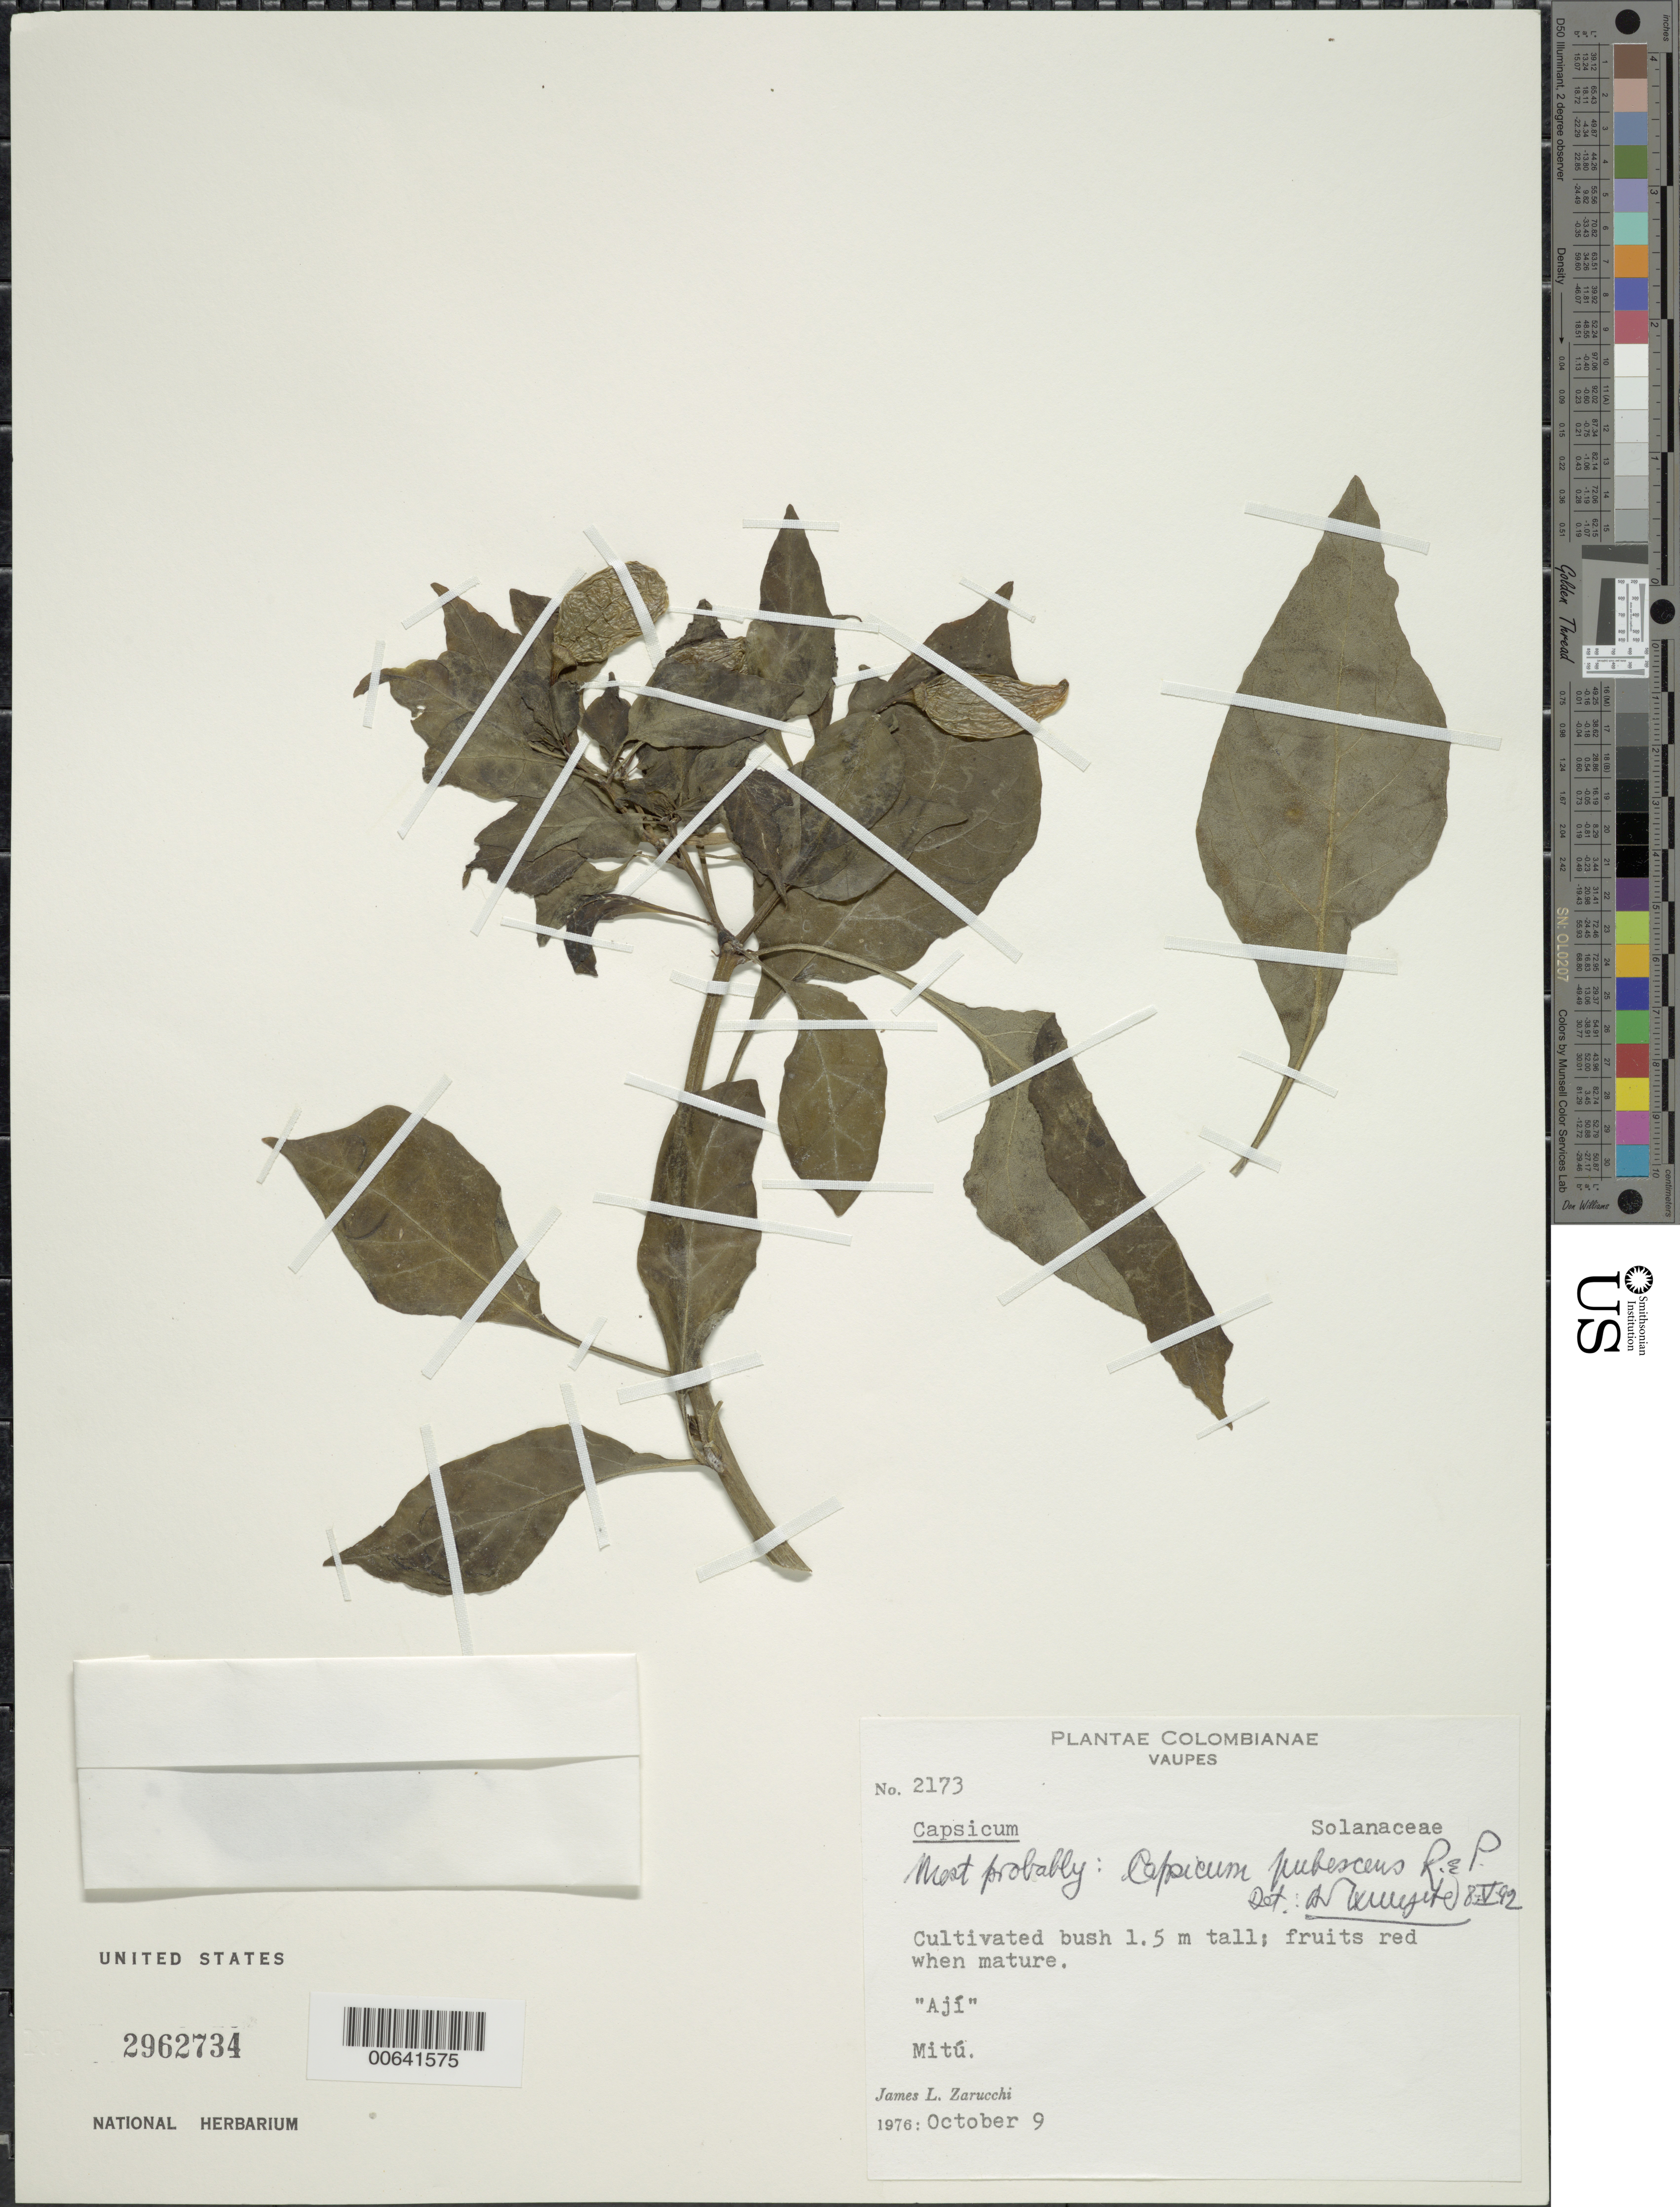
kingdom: Plantae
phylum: Tracheophyta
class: Magnoliopsida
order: Solanales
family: Solanaceae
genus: Capsicum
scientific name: Capsicum pubescens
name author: Ruiz & Pav.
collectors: J. L. Zarucchi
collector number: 2173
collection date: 1976-10-09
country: Colombia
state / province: Vaupés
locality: Mitú.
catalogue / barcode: US 2962734